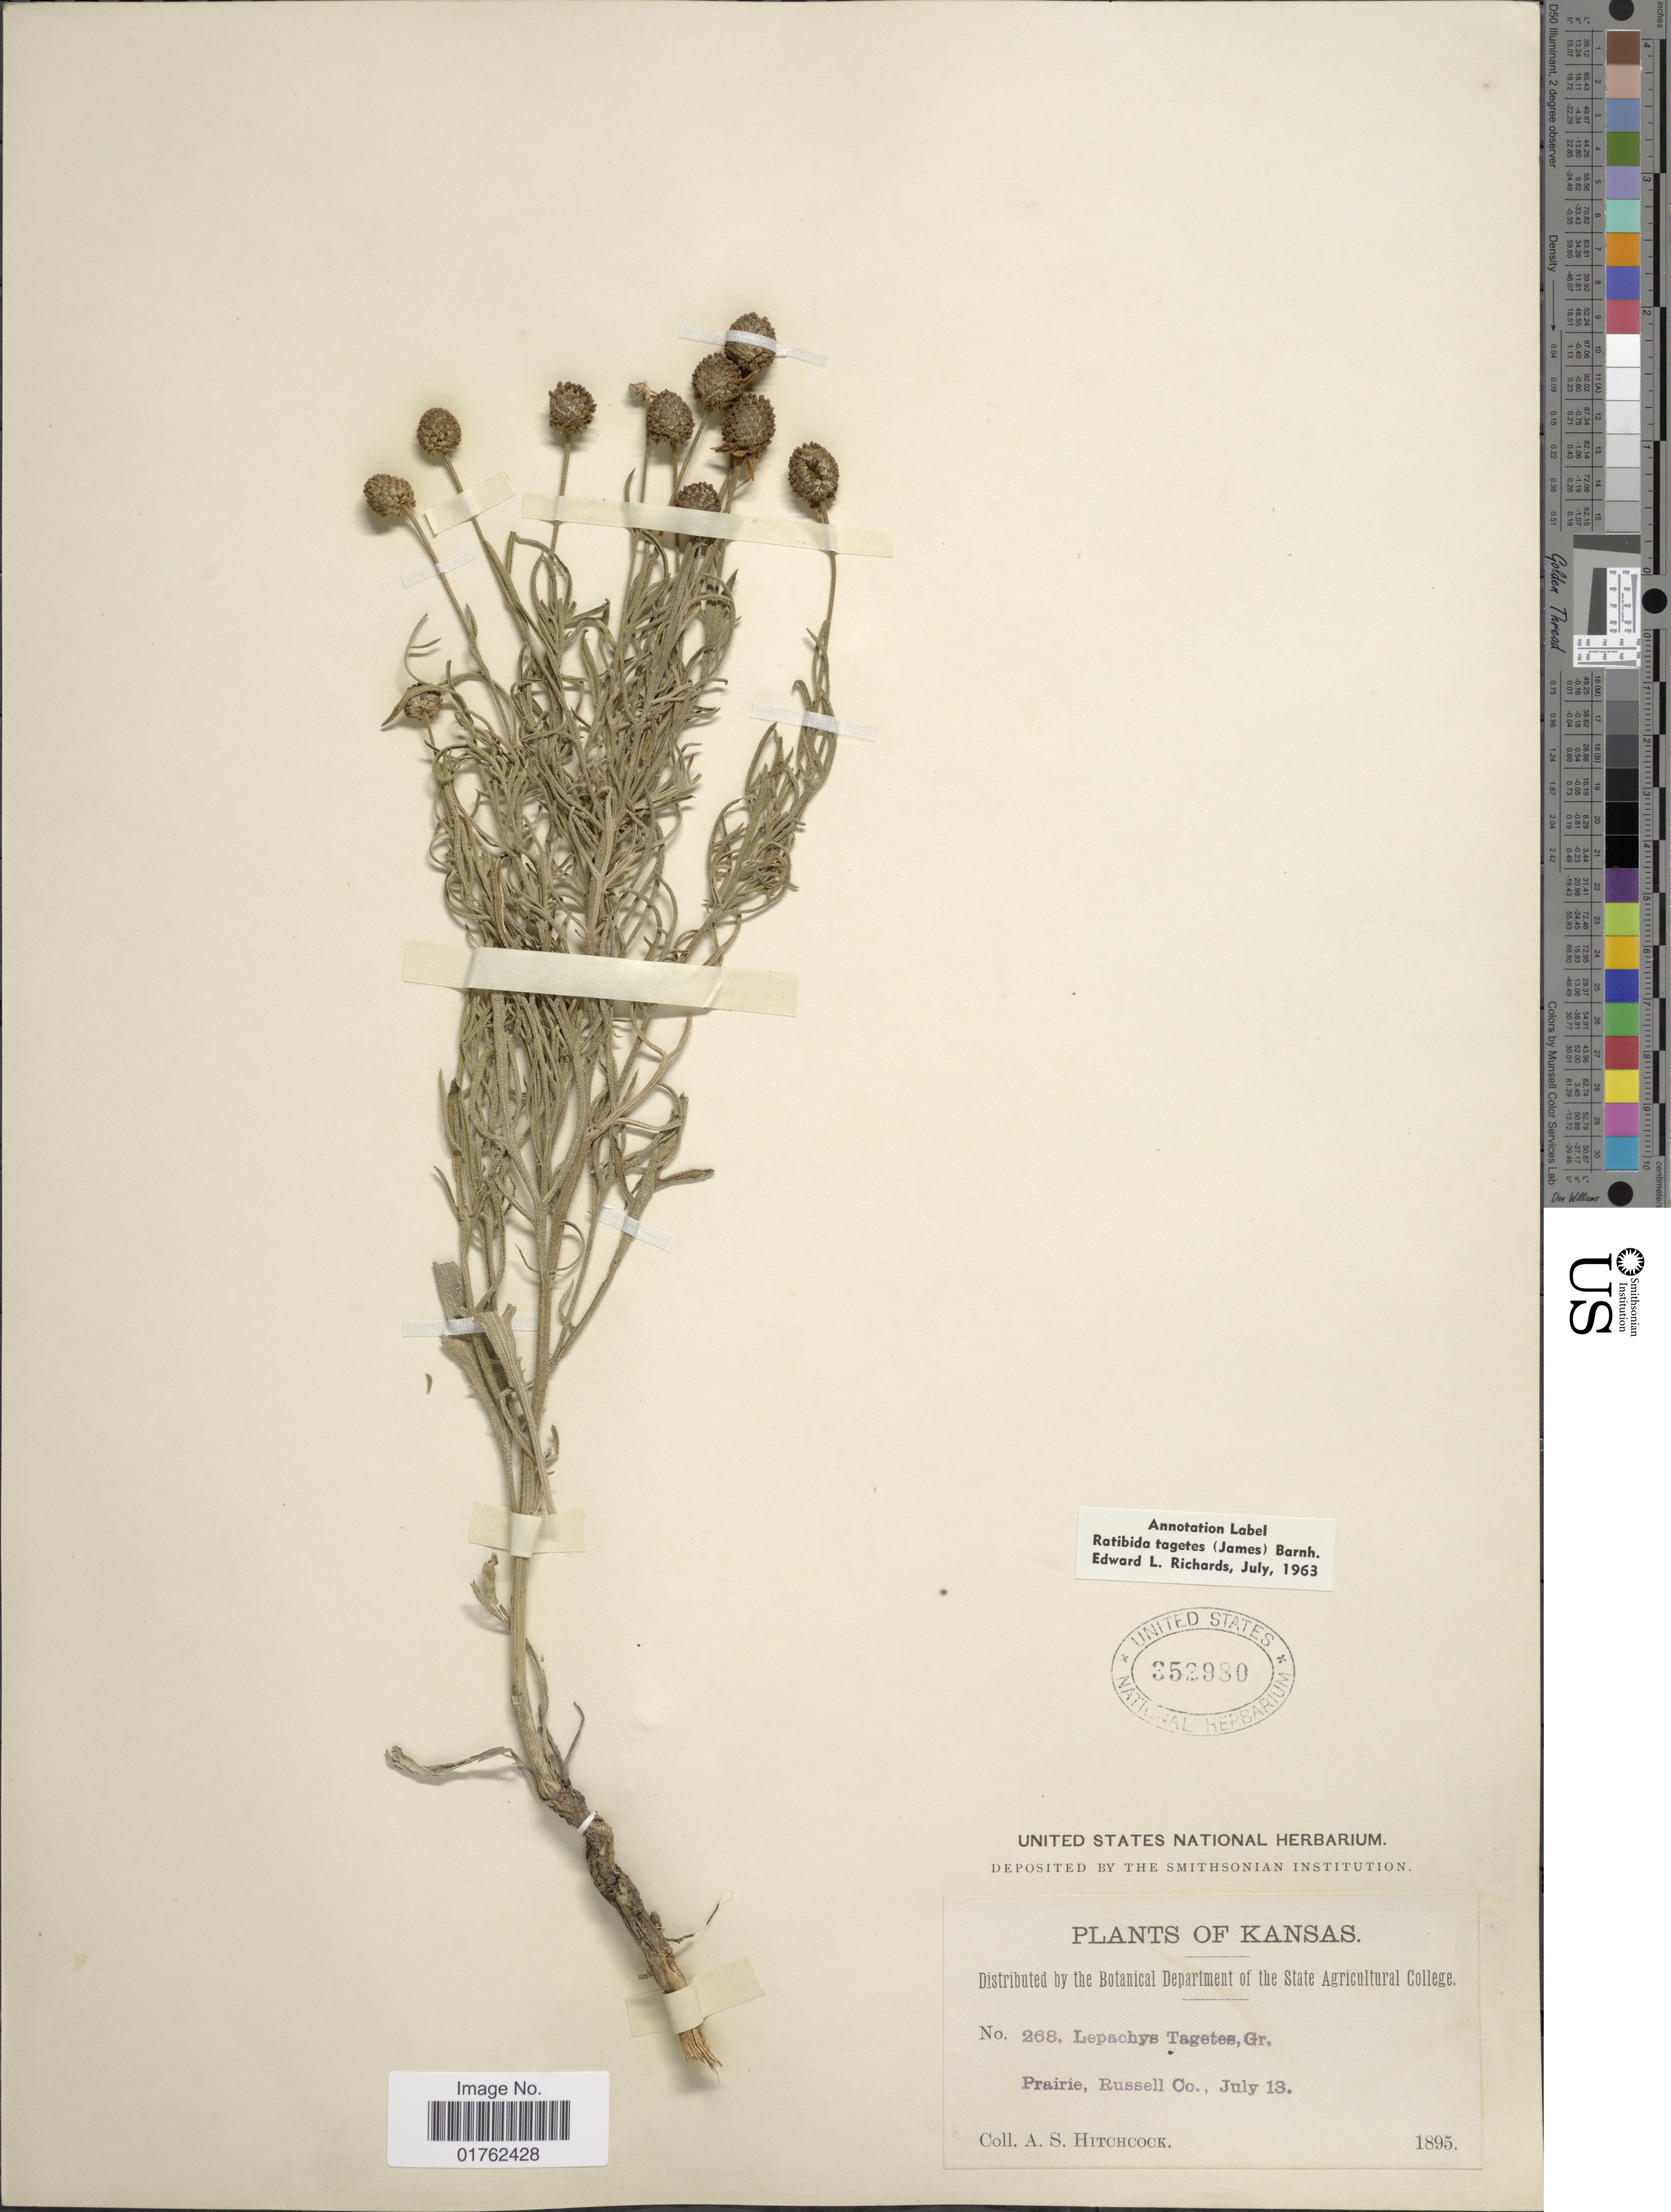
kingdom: Plantae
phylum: Tracheophyta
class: Magnoliopsida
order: Asterales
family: Asteraceae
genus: Ratibida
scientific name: Ratibida tagetes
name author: (James) Barnhart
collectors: A. S. Hitchcock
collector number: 268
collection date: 1895-07-13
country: United States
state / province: Kansas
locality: Russell Co.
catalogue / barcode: US 352980